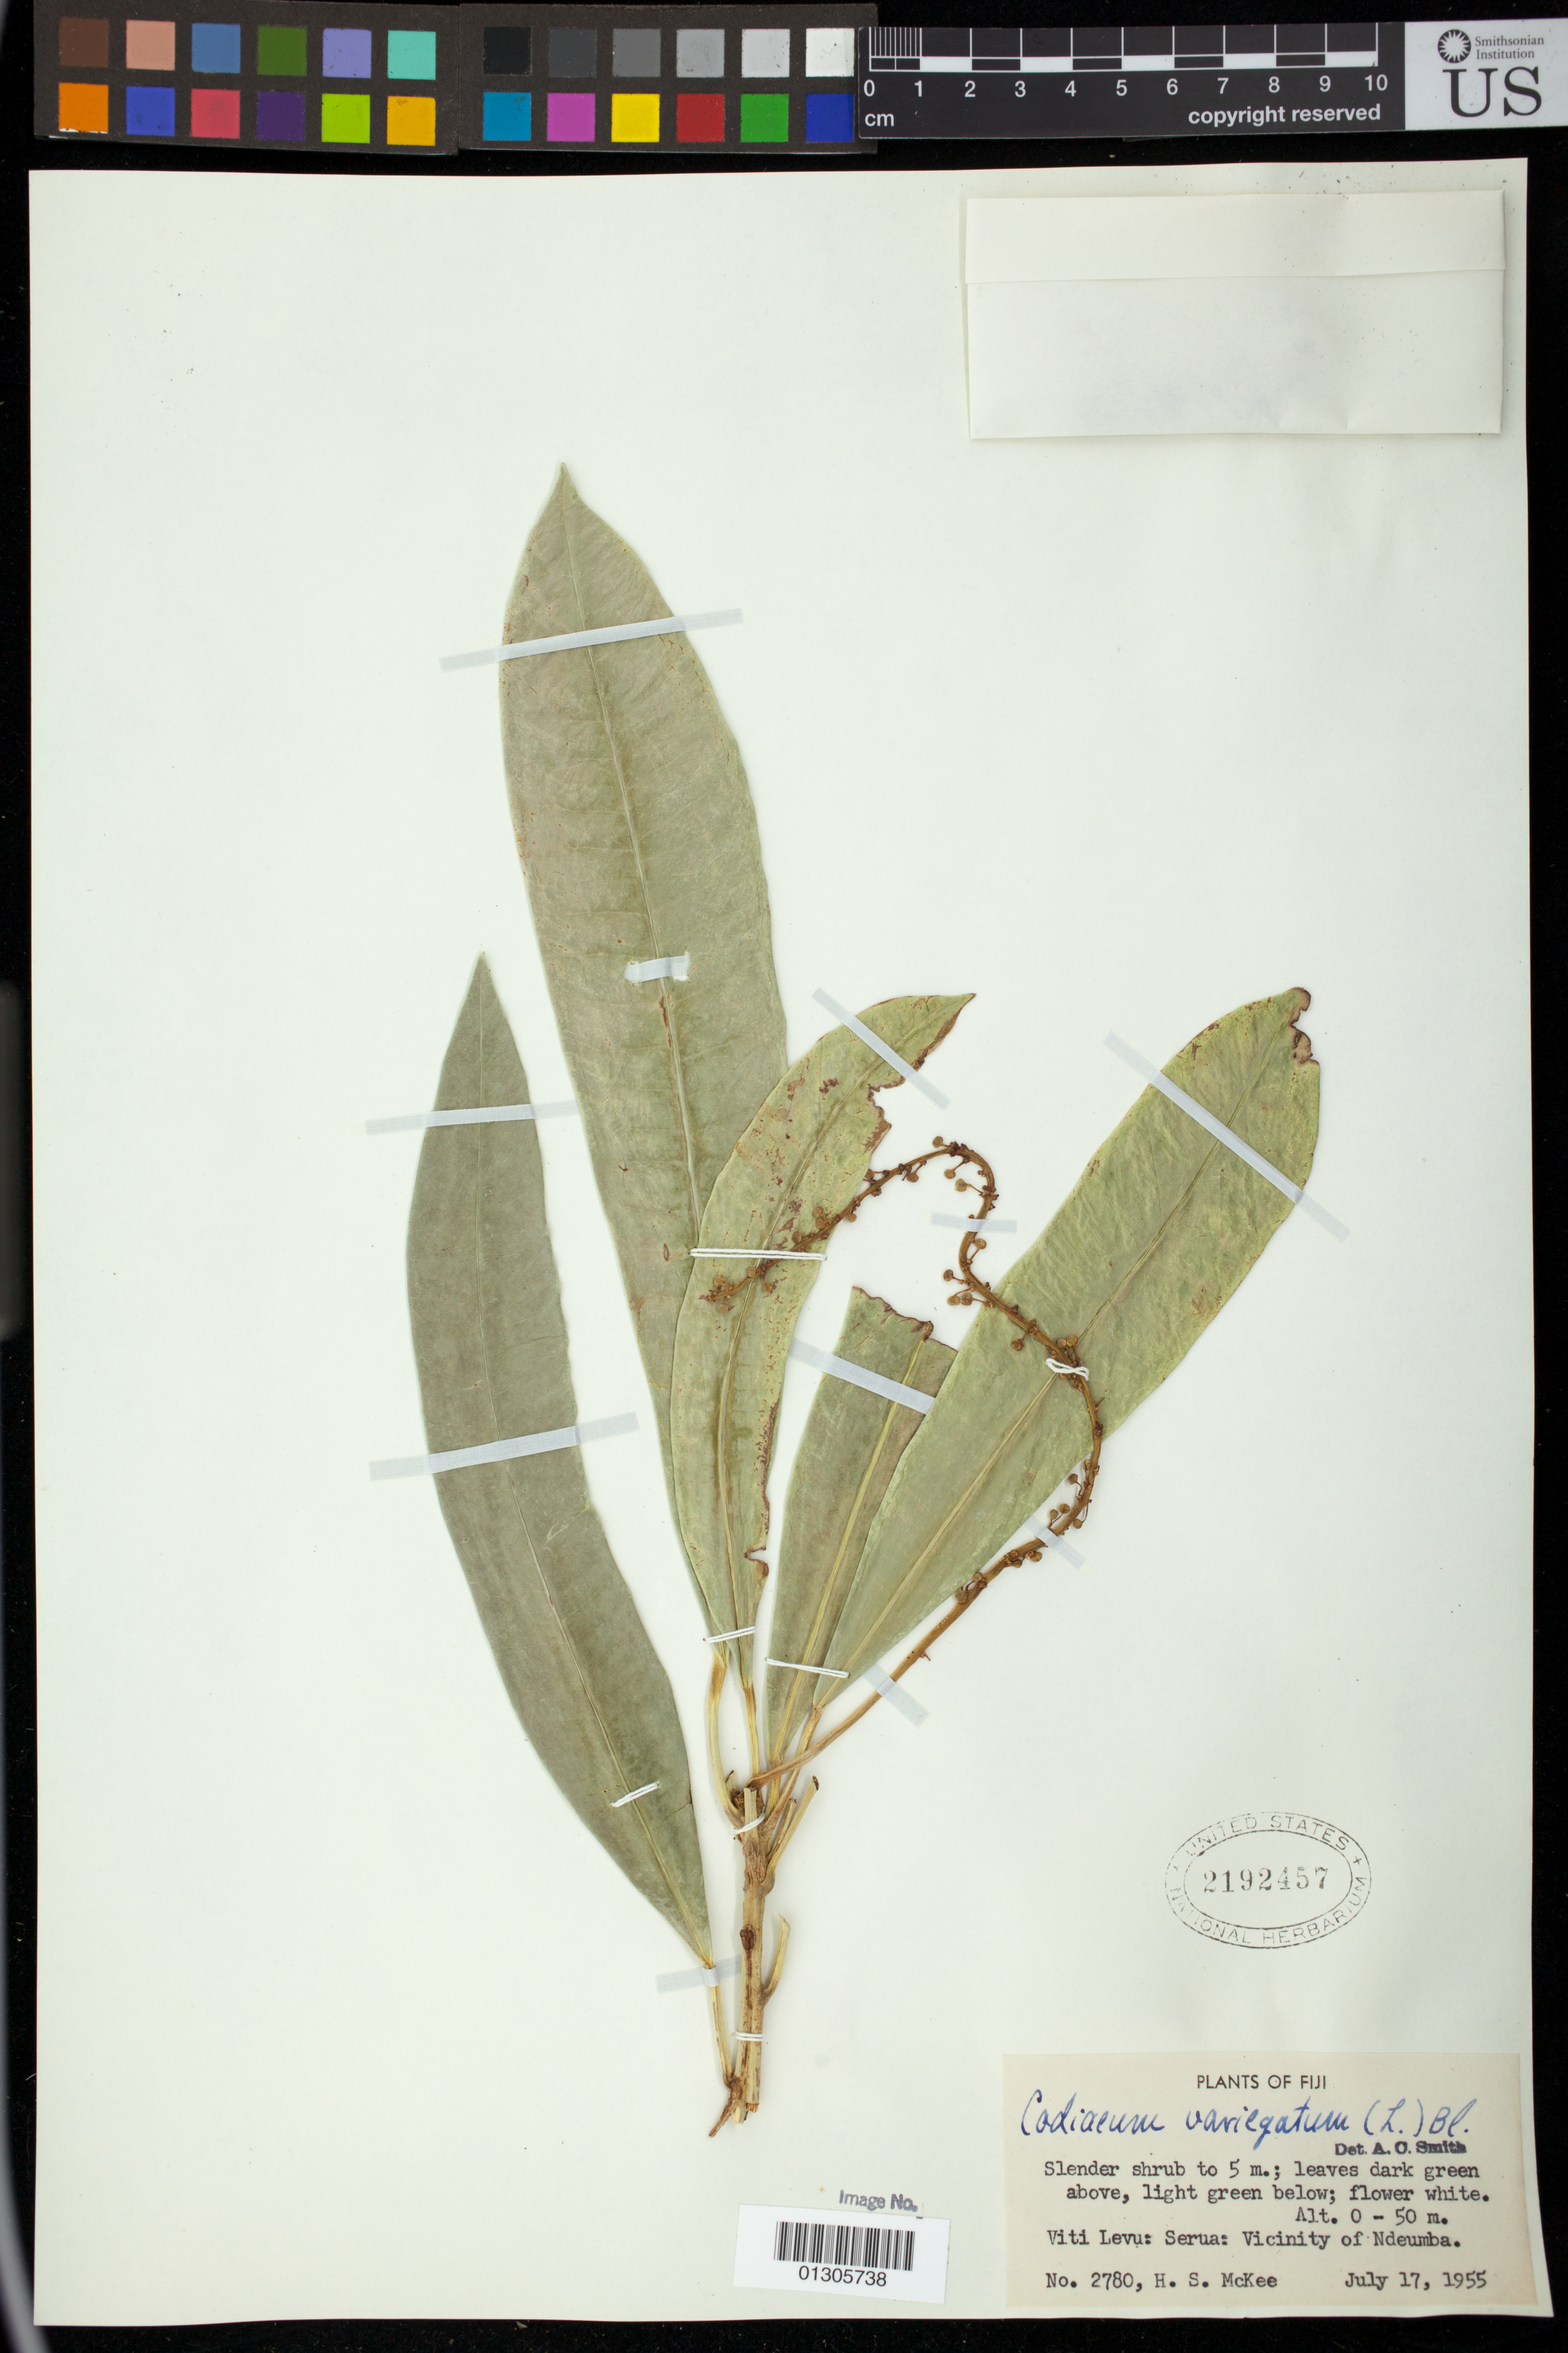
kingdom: Plantae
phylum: Tracheophyta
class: Magnoliopsida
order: Malpighiales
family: Euphorbiaceae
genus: Codiaeum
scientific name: Codiaeum variegatum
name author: (L.) Rumph. ex A. Juss.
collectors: H. S. McKee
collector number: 2780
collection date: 1955-07-17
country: Fiji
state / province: Central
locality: Viti Levu: Serua: Vicinity of Ndeumba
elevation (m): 0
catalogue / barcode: US 2192457